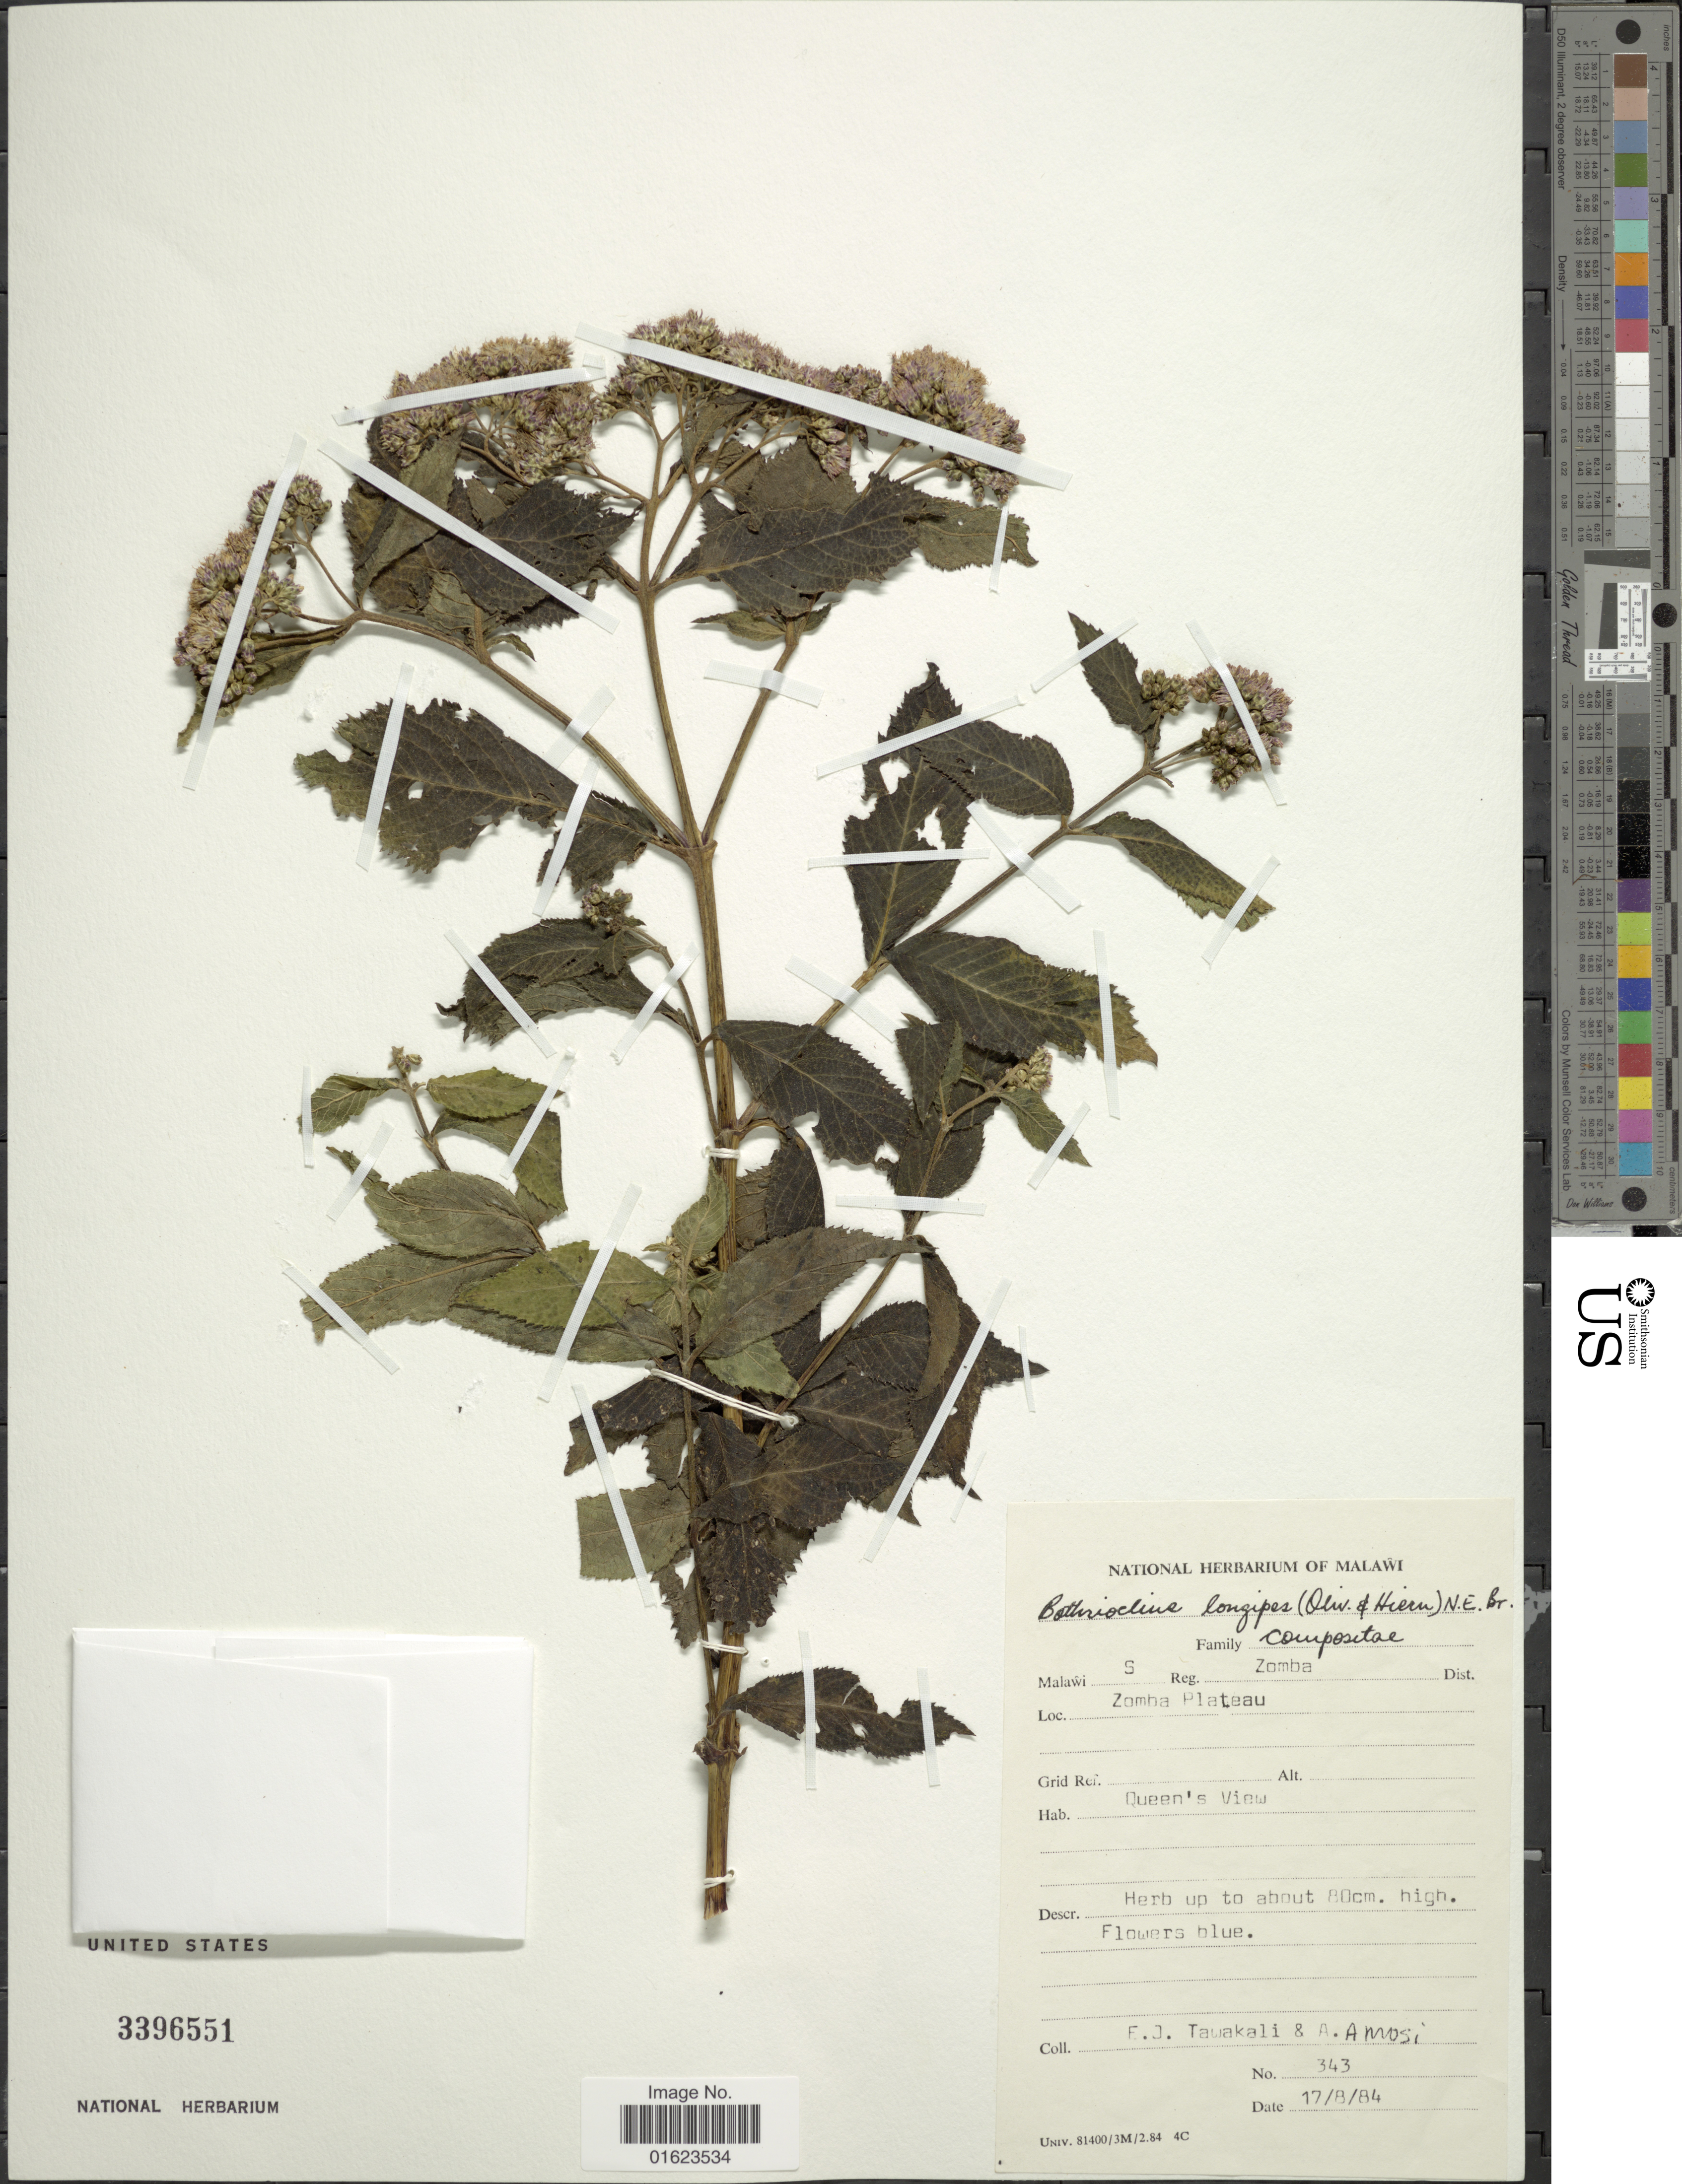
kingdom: Plantae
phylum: Tracheophyta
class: Magnoliopsida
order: Asterales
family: Asteraceae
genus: Bothriocline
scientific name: Bothriocline longipes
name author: (Oliv. & Hiern) N.E. Br.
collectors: E. Tawakali & A. Amosi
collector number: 343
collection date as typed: Transcribed d/m/y: 17/8/84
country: Malawi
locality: Malawi S Reg. Zomba Dist. Zomba Plateau.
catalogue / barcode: US 3396551